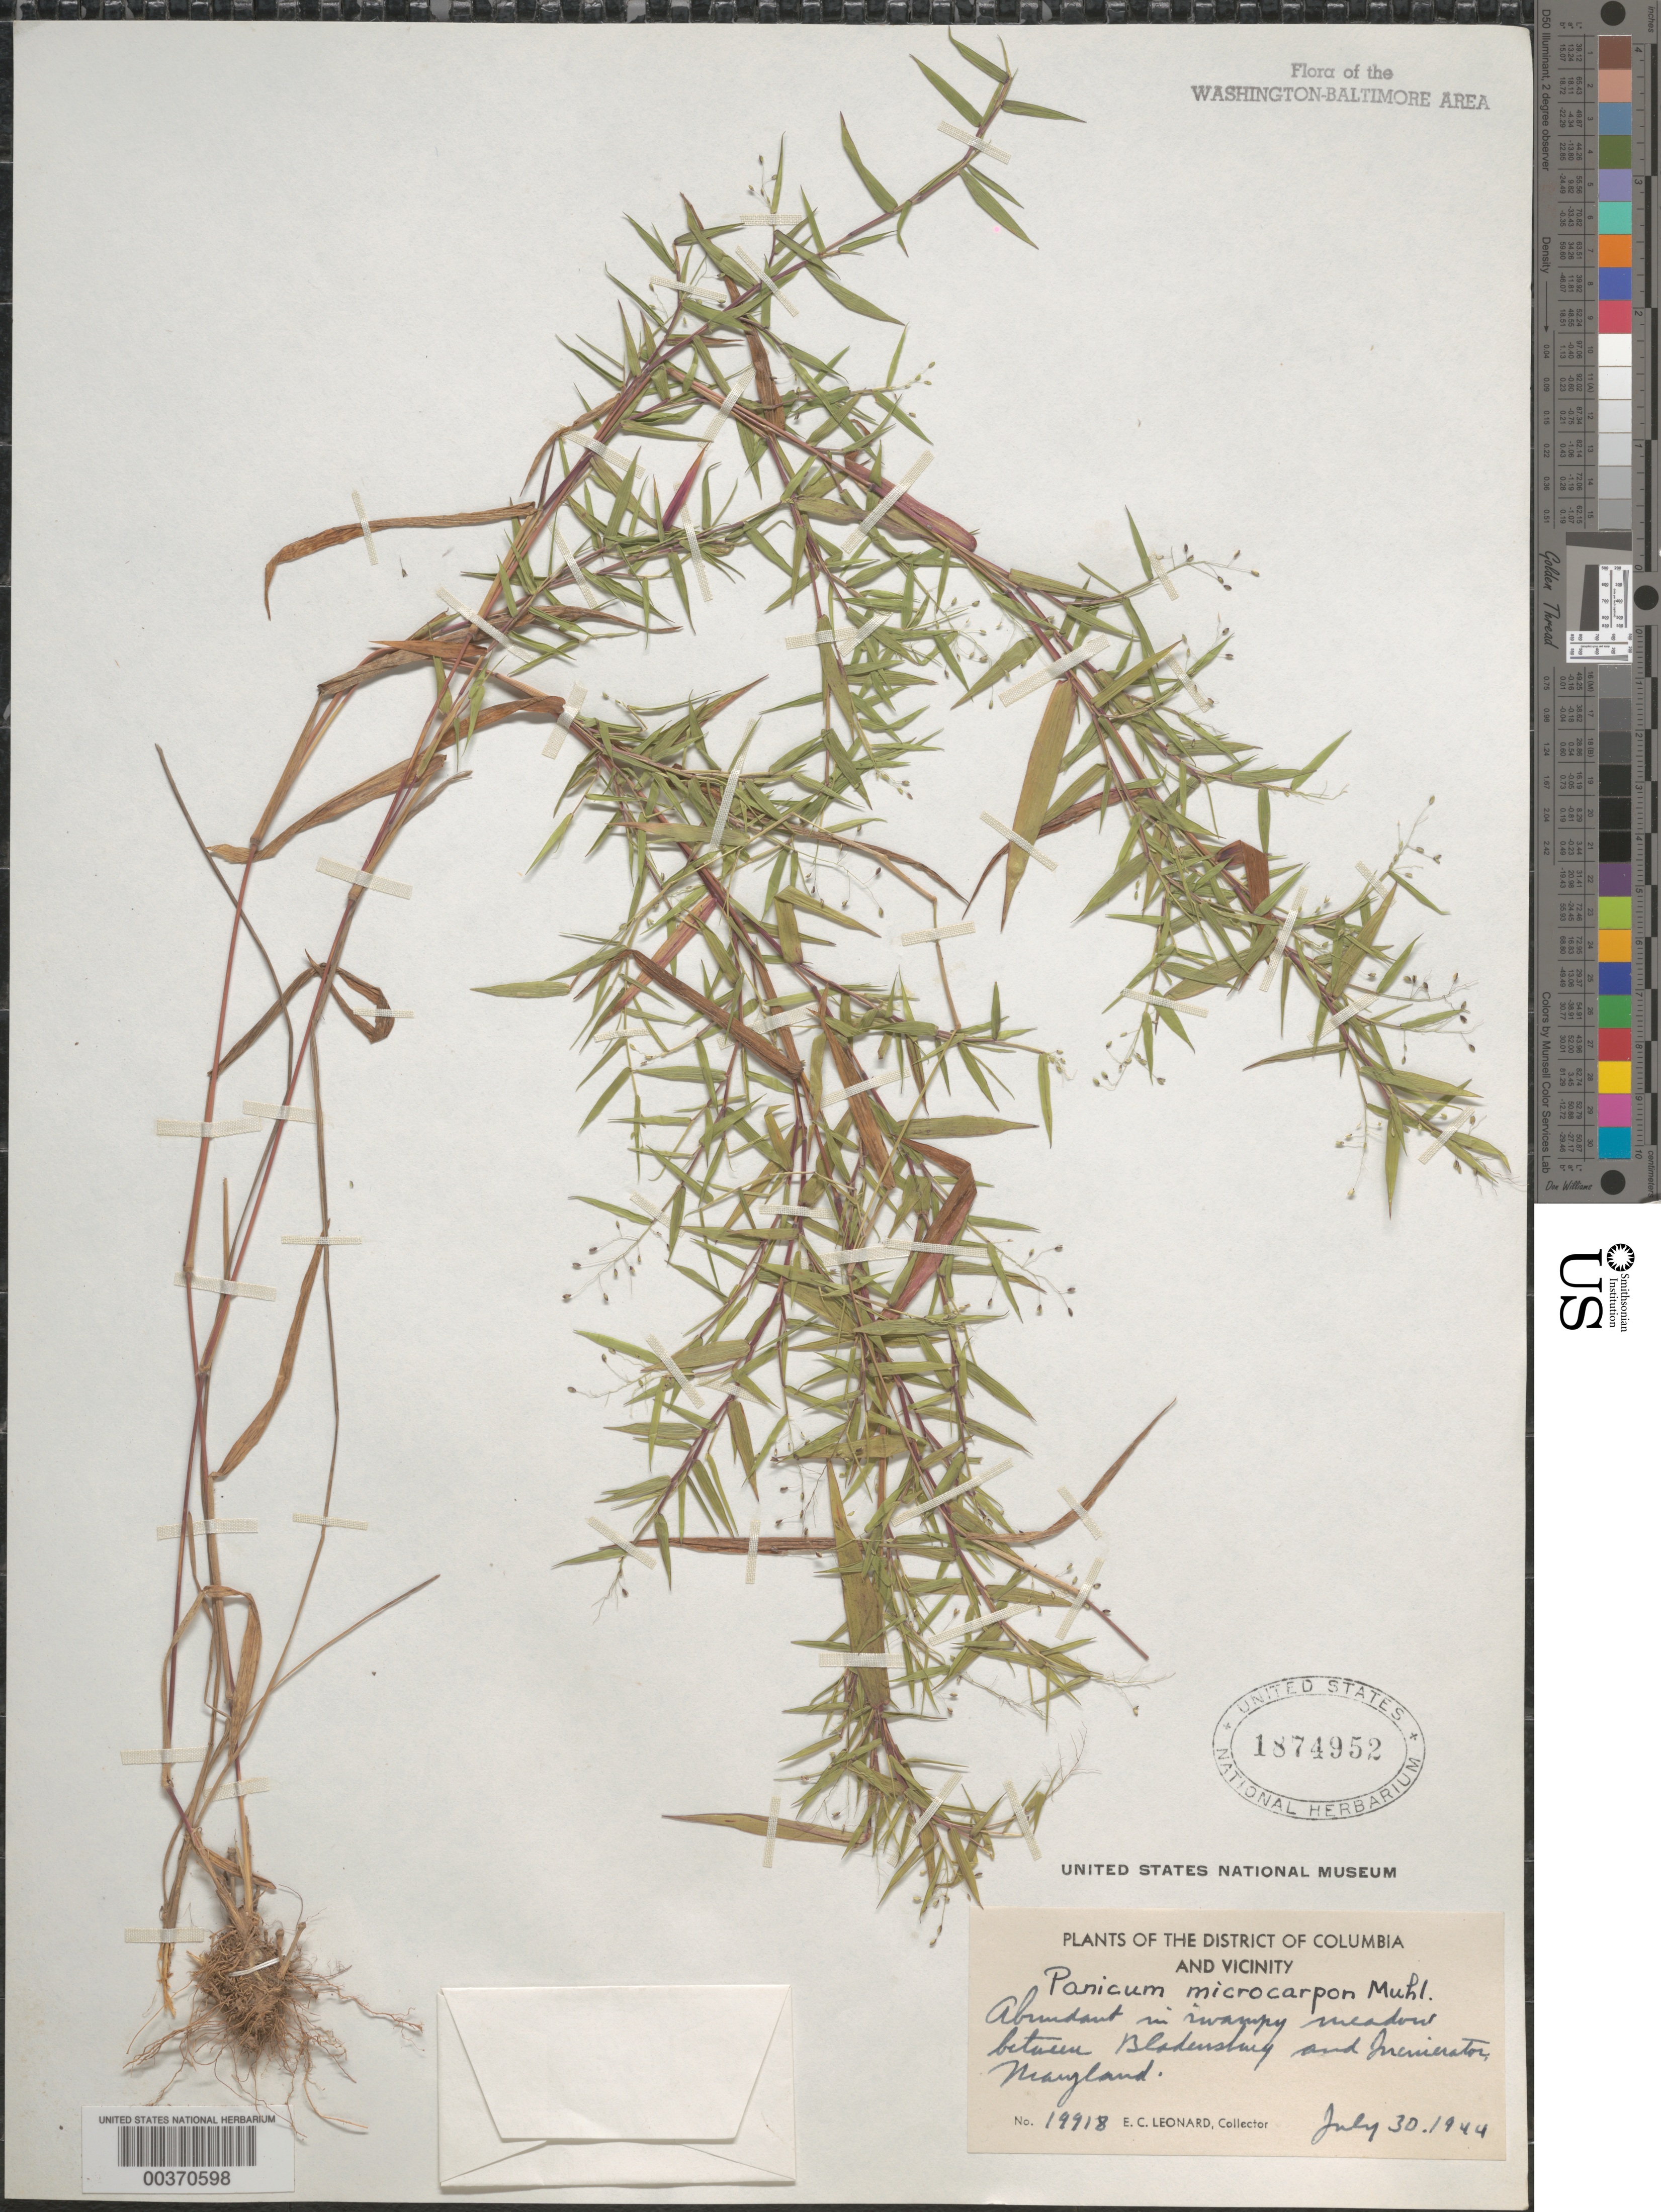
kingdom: Plantae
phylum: Tracheophyta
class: Liliopsida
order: Poales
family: Poaceae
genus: Dichanthelium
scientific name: Dichanthelium dichotomum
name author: (L.) Gould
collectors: E. C. Leonard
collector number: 19918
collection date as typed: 30 Jul 1944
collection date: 1944-07-30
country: United States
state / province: Maryland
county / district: Prince George's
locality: Between Bladensburg and Incinerator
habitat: In swampy meadow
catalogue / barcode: US 1874952